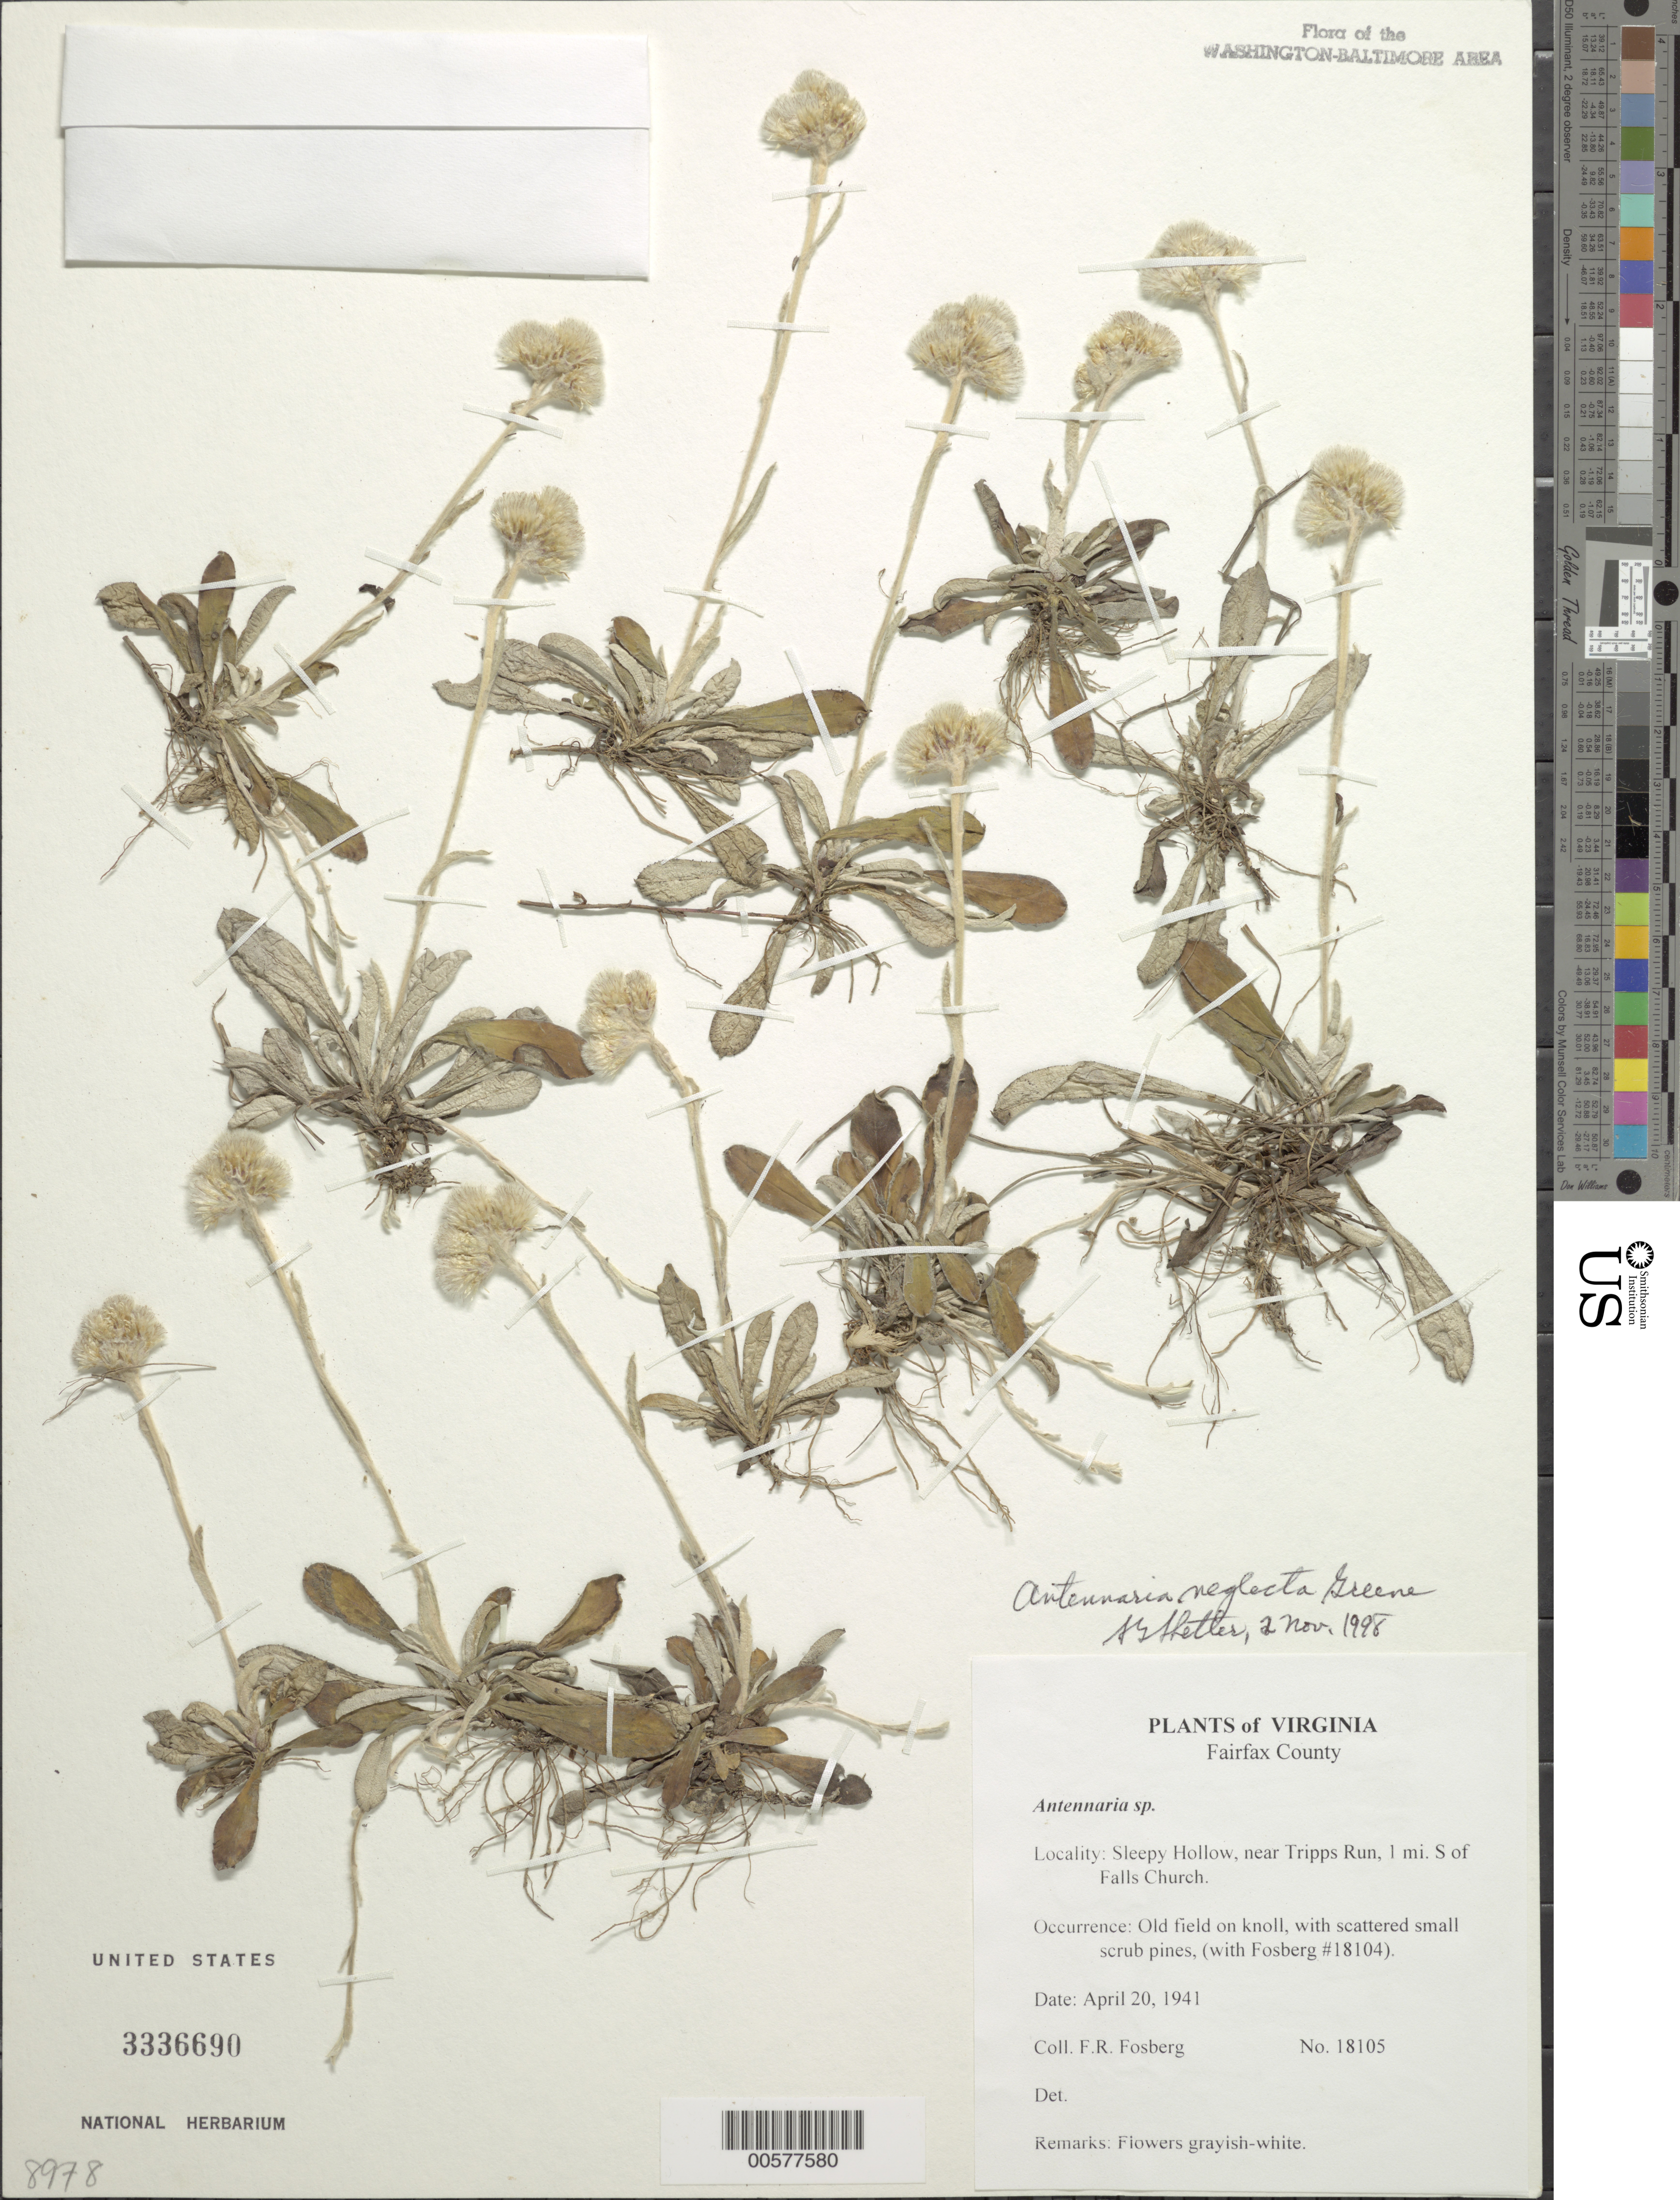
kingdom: Plantae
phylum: Tracheophyta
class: Magnoliopsida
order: Asterales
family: Asteraceae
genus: Antennaria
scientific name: Antennaria sp.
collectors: F. R. Fosberg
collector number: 18105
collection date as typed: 20 Apr 1941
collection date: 1941-04-20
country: United States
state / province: Virginia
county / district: Fairfax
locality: Sleepy Hollow, near Tripps Run, 1 mi. S of Falls Church.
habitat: Old field on knoll, with scattered small scrub pines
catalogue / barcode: US 3336690-2